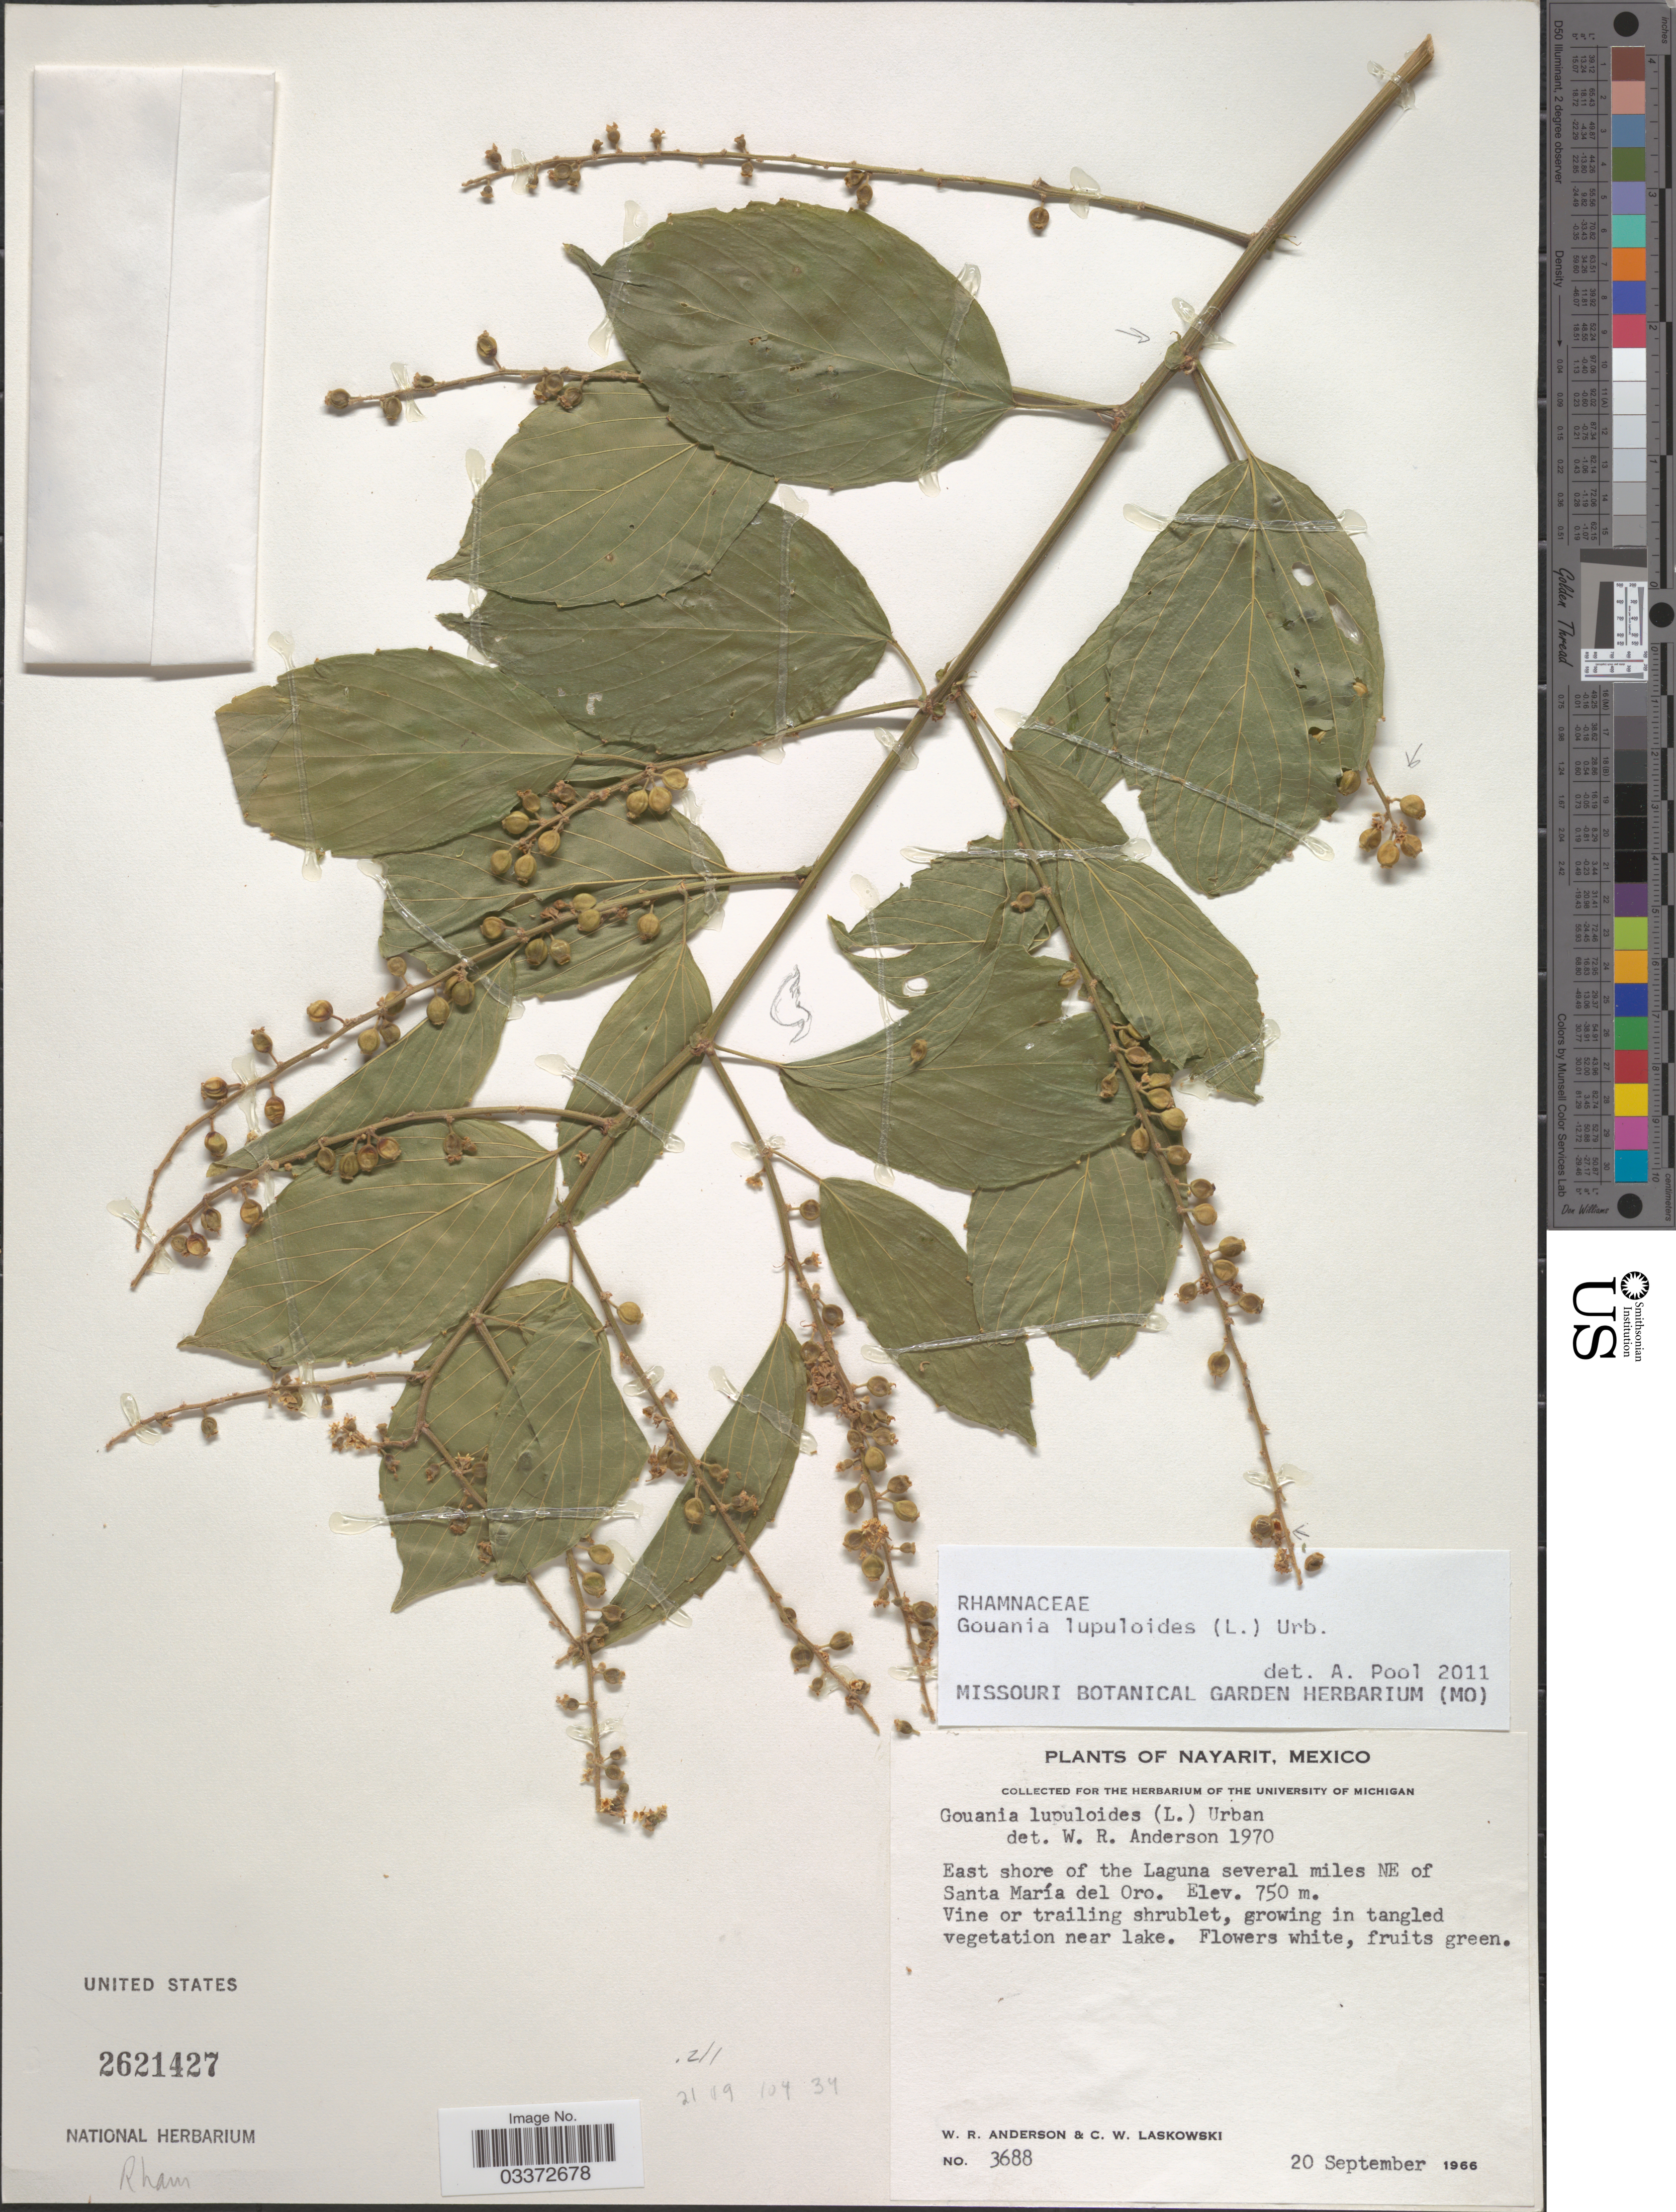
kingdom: Plantae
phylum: Tracheophyta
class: Magnoliopsida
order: Rosales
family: Rhamnaceae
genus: Gouania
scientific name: Gouania lupuloides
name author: (L.) Urb.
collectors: W. Anderson & C. Laskowski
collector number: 3688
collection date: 1966-09-20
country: Mexico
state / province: Nayarit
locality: East shore of the Laguna several miles NE of Santa María del Oro.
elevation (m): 750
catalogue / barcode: US 2621427